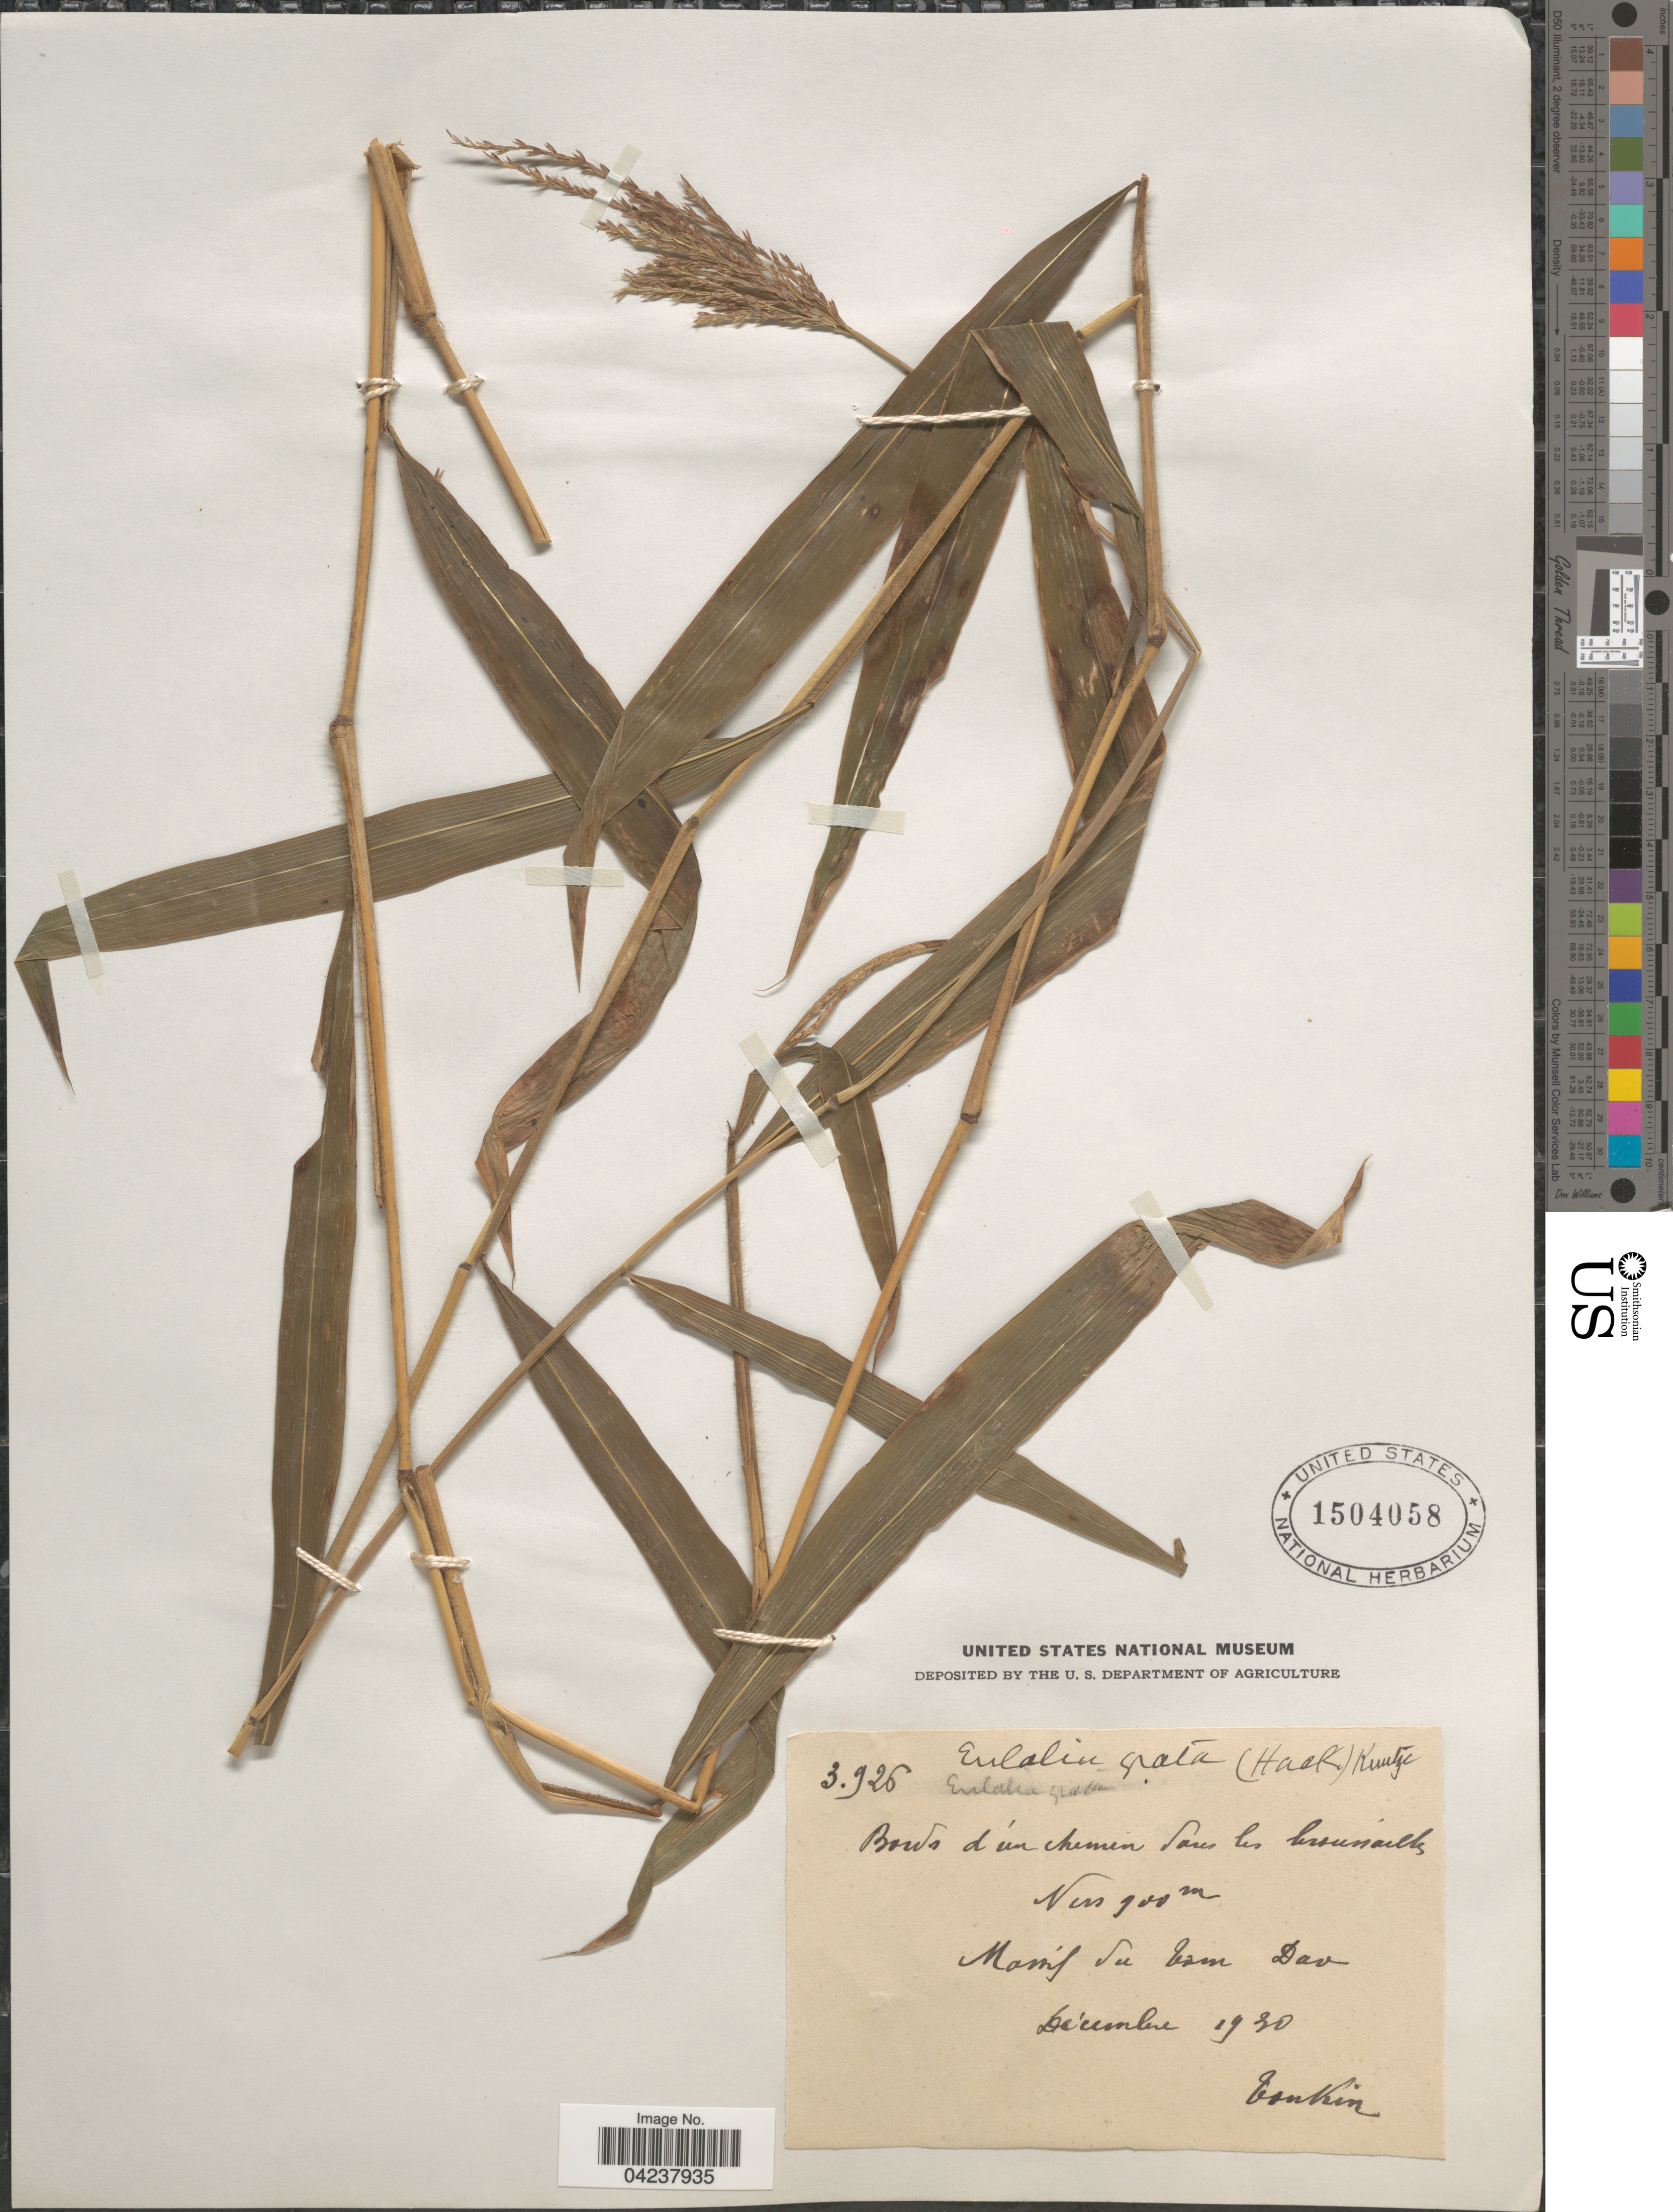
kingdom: Plantae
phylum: Tracheophyta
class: Liliopsida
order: Poales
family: Poaceae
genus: Microstegium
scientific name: Microstegium petiolare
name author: (Trin.) Bor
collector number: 3926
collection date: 1930-12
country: Vietnam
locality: Bords d'un chemin dans les brouanlles. Massif du Tam Dao.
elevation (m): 900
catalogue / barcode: US 1504058